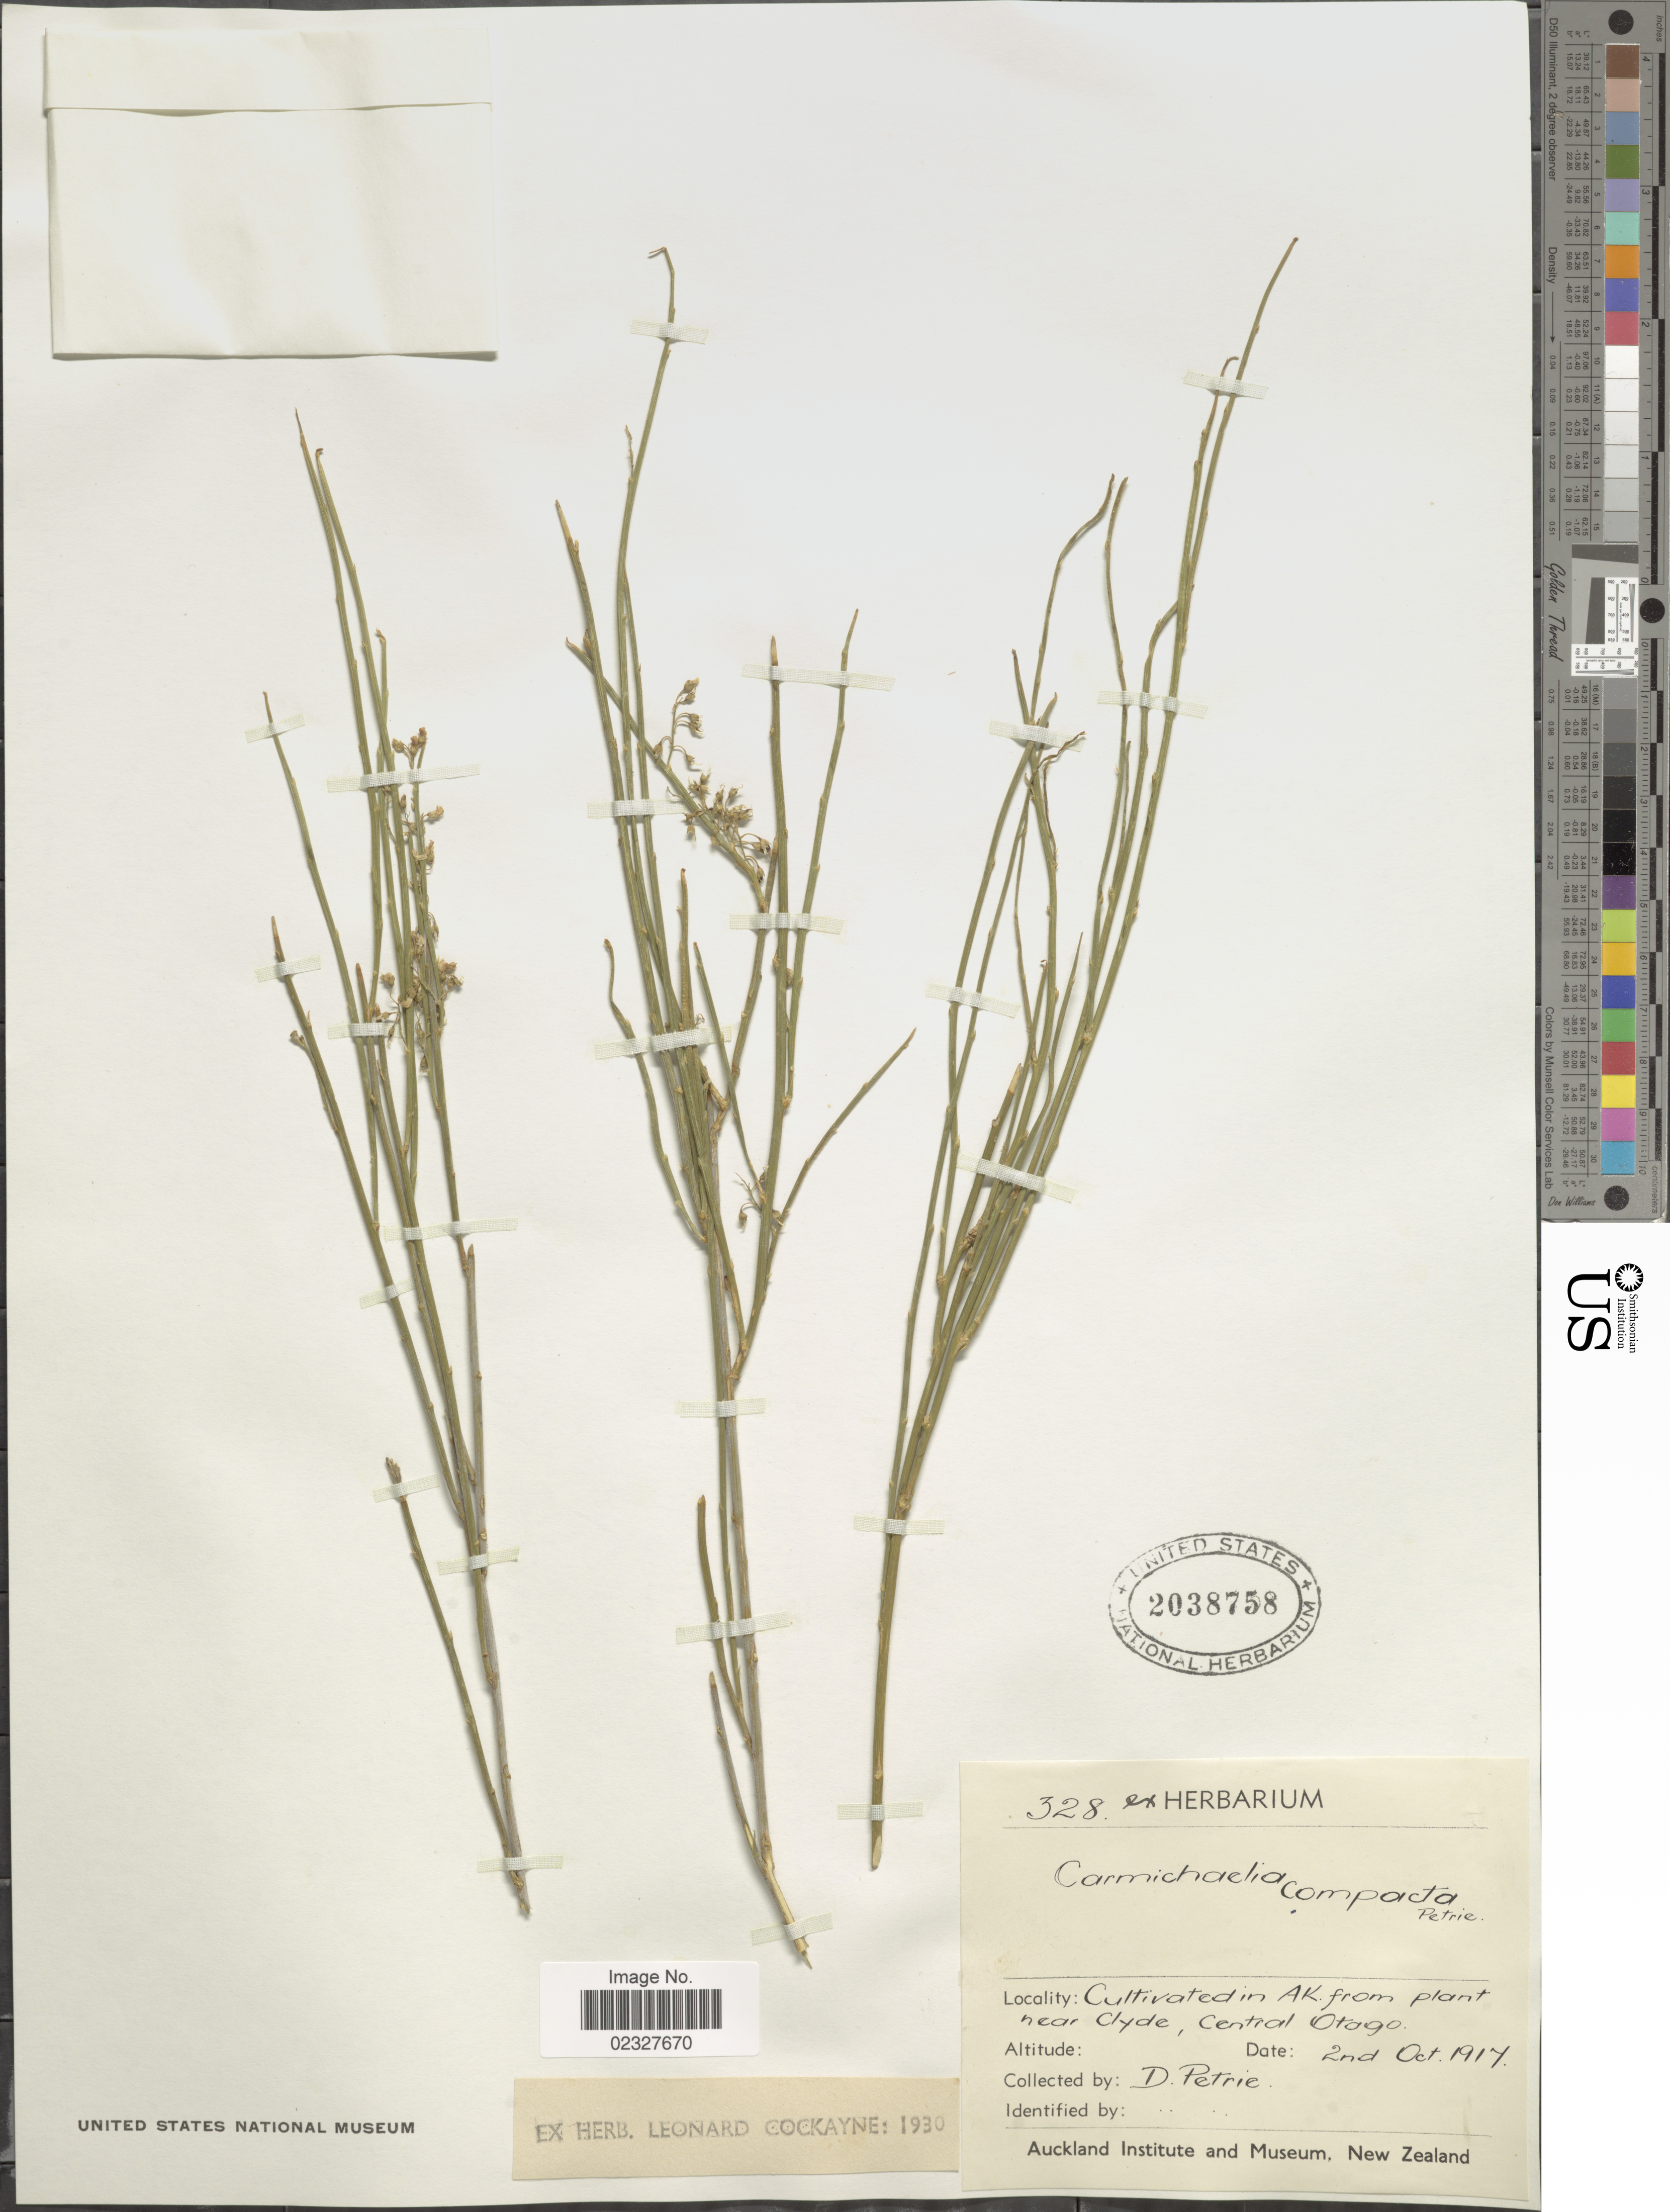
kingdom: Plantae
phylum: Tracheophyta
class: Magnoliopsida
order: Fabales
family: Fabaceae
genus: Carmichaelia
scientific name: Carmichaelia compacta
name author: Petrie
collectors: D. Petrie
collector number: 328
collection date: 1917-10-02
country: New Zealand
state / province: Otago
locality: Near Clyde, Central Otago.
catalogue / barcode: US 2038758